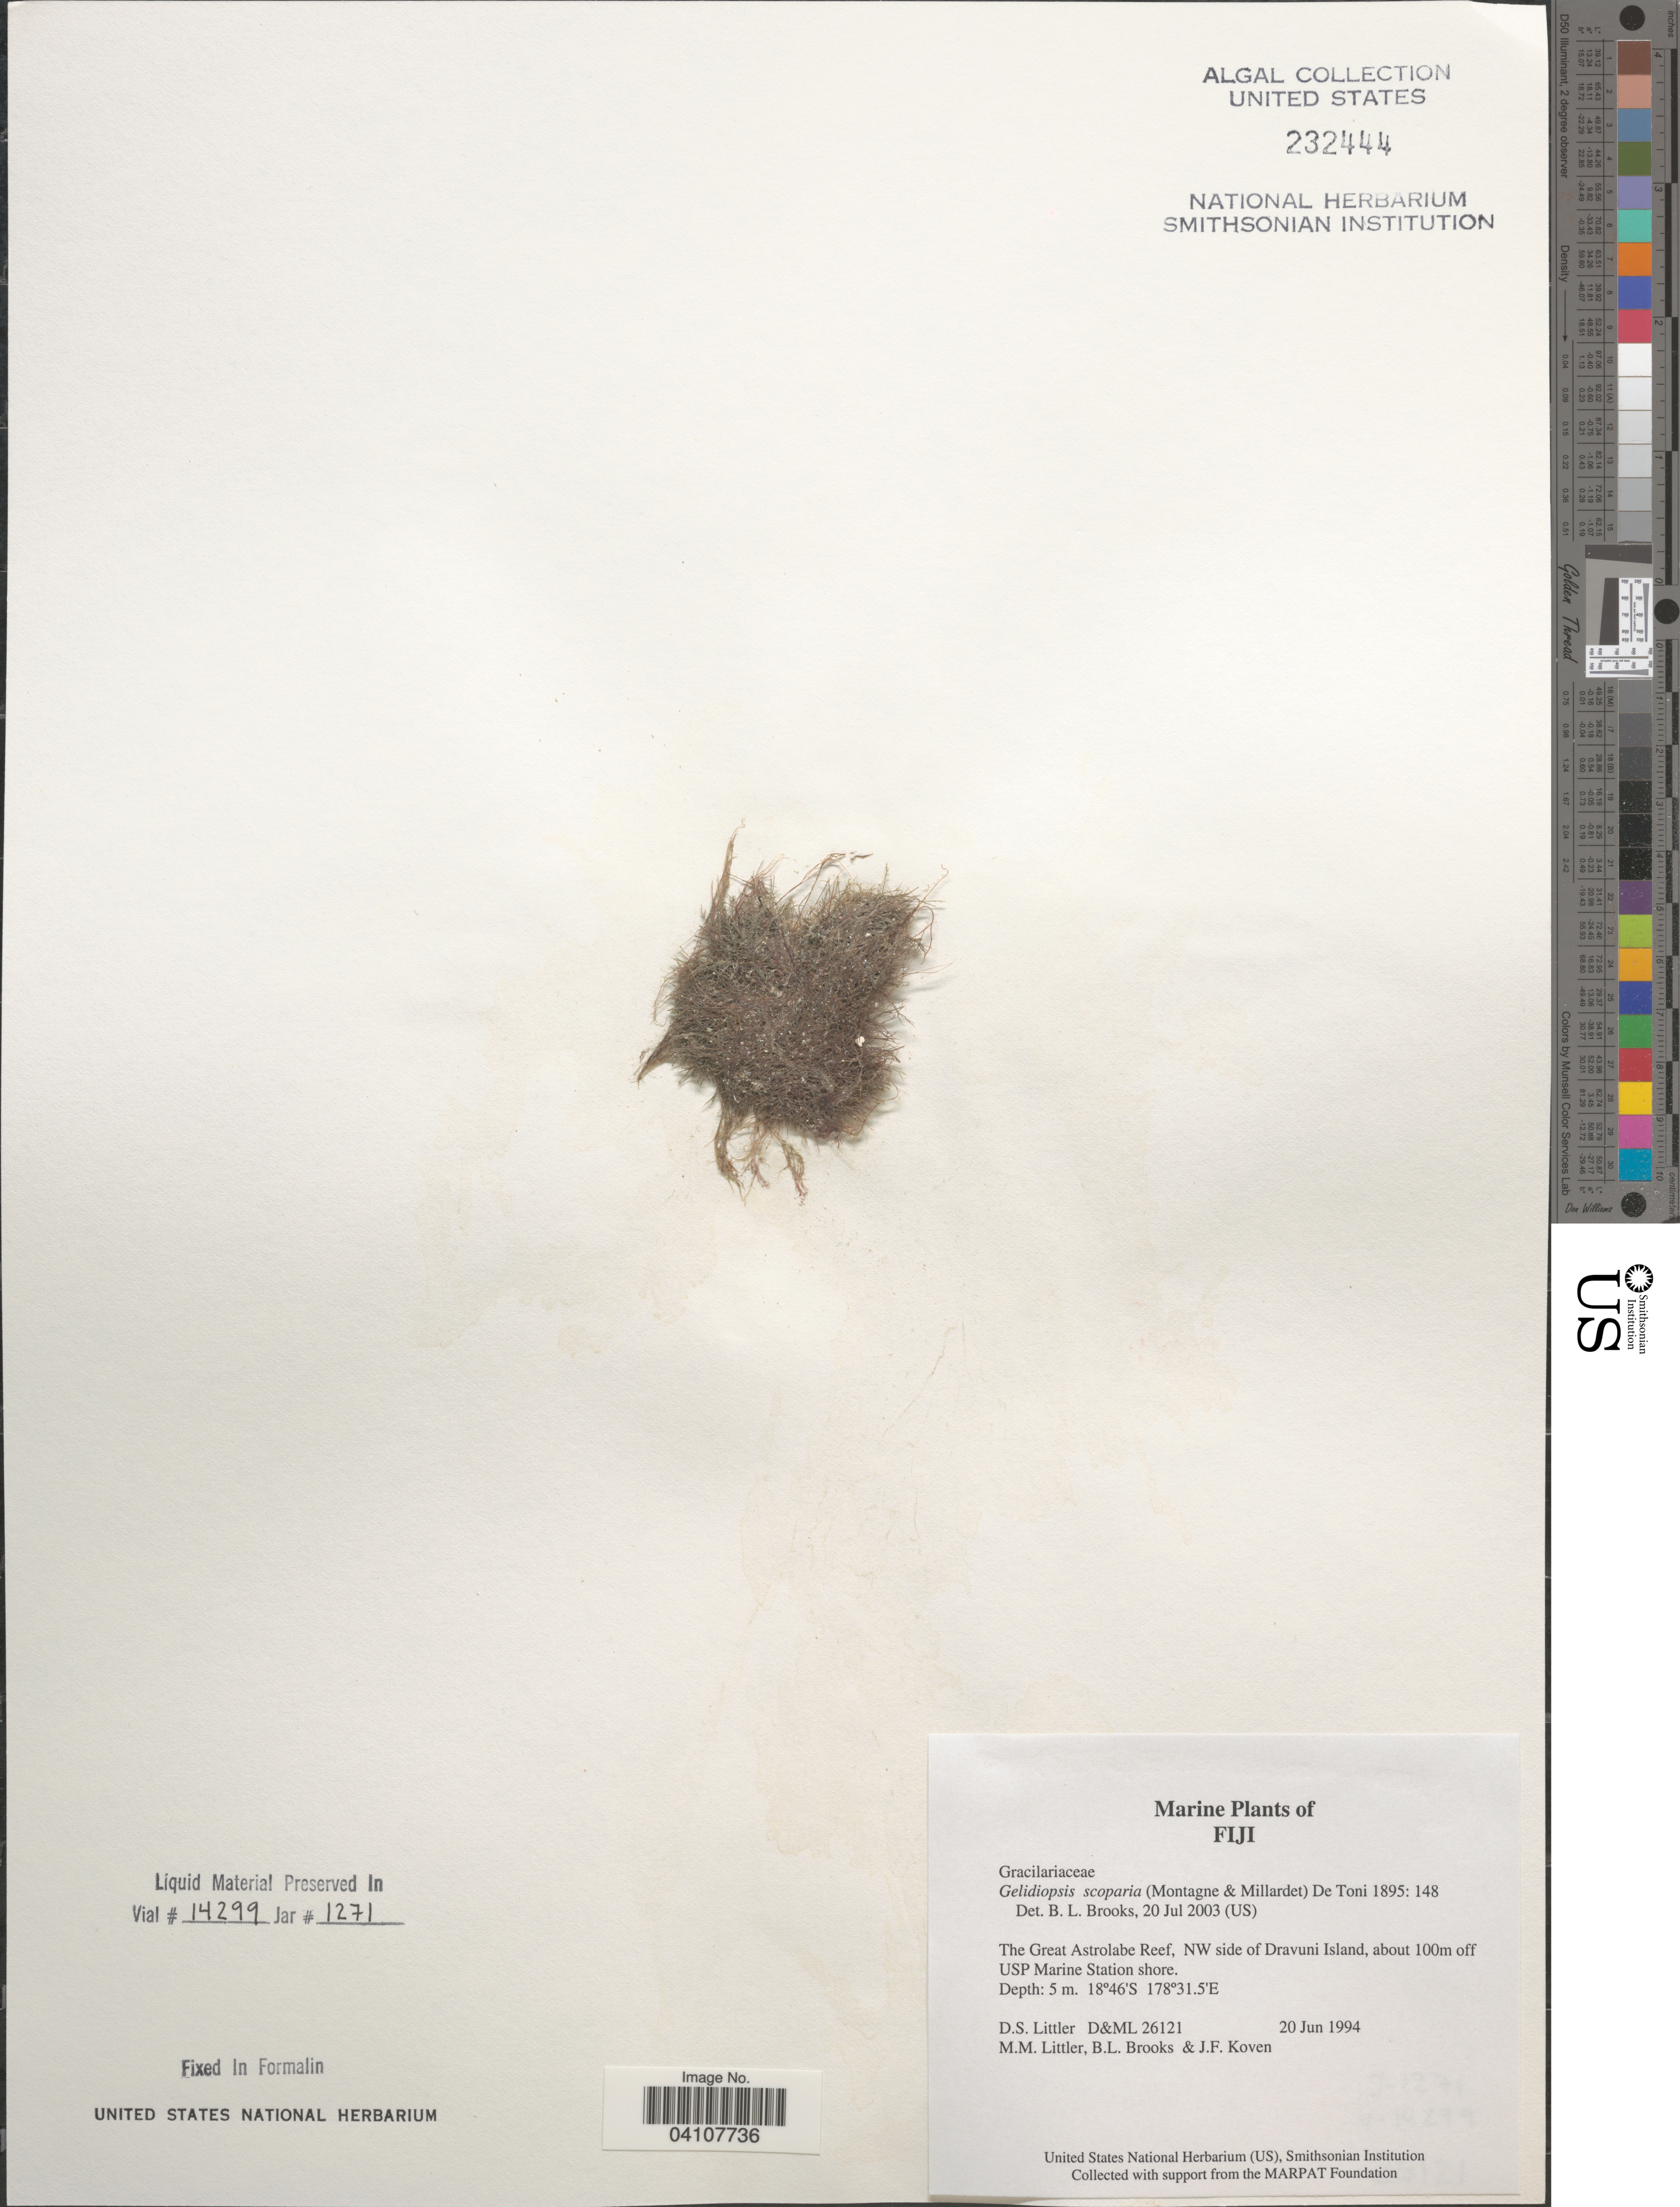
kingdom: Plantae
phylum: Rhodophyta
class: Florideophyceae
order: Rhodymeniales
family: Lomentariaceae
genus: Ceratodictyon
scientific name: Ceratodictyon scoparium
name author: (Mont. & Millardet) R.E. Norris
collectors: D. S. Littler, B. Brooks & J. Koven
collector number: D&ML26121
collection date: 1994-06-20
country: Fiji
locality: The Great Astrolabe Reef, NW side of Dravuni Island, about 100m off USP Marine Station shore.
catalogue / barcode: US 232444